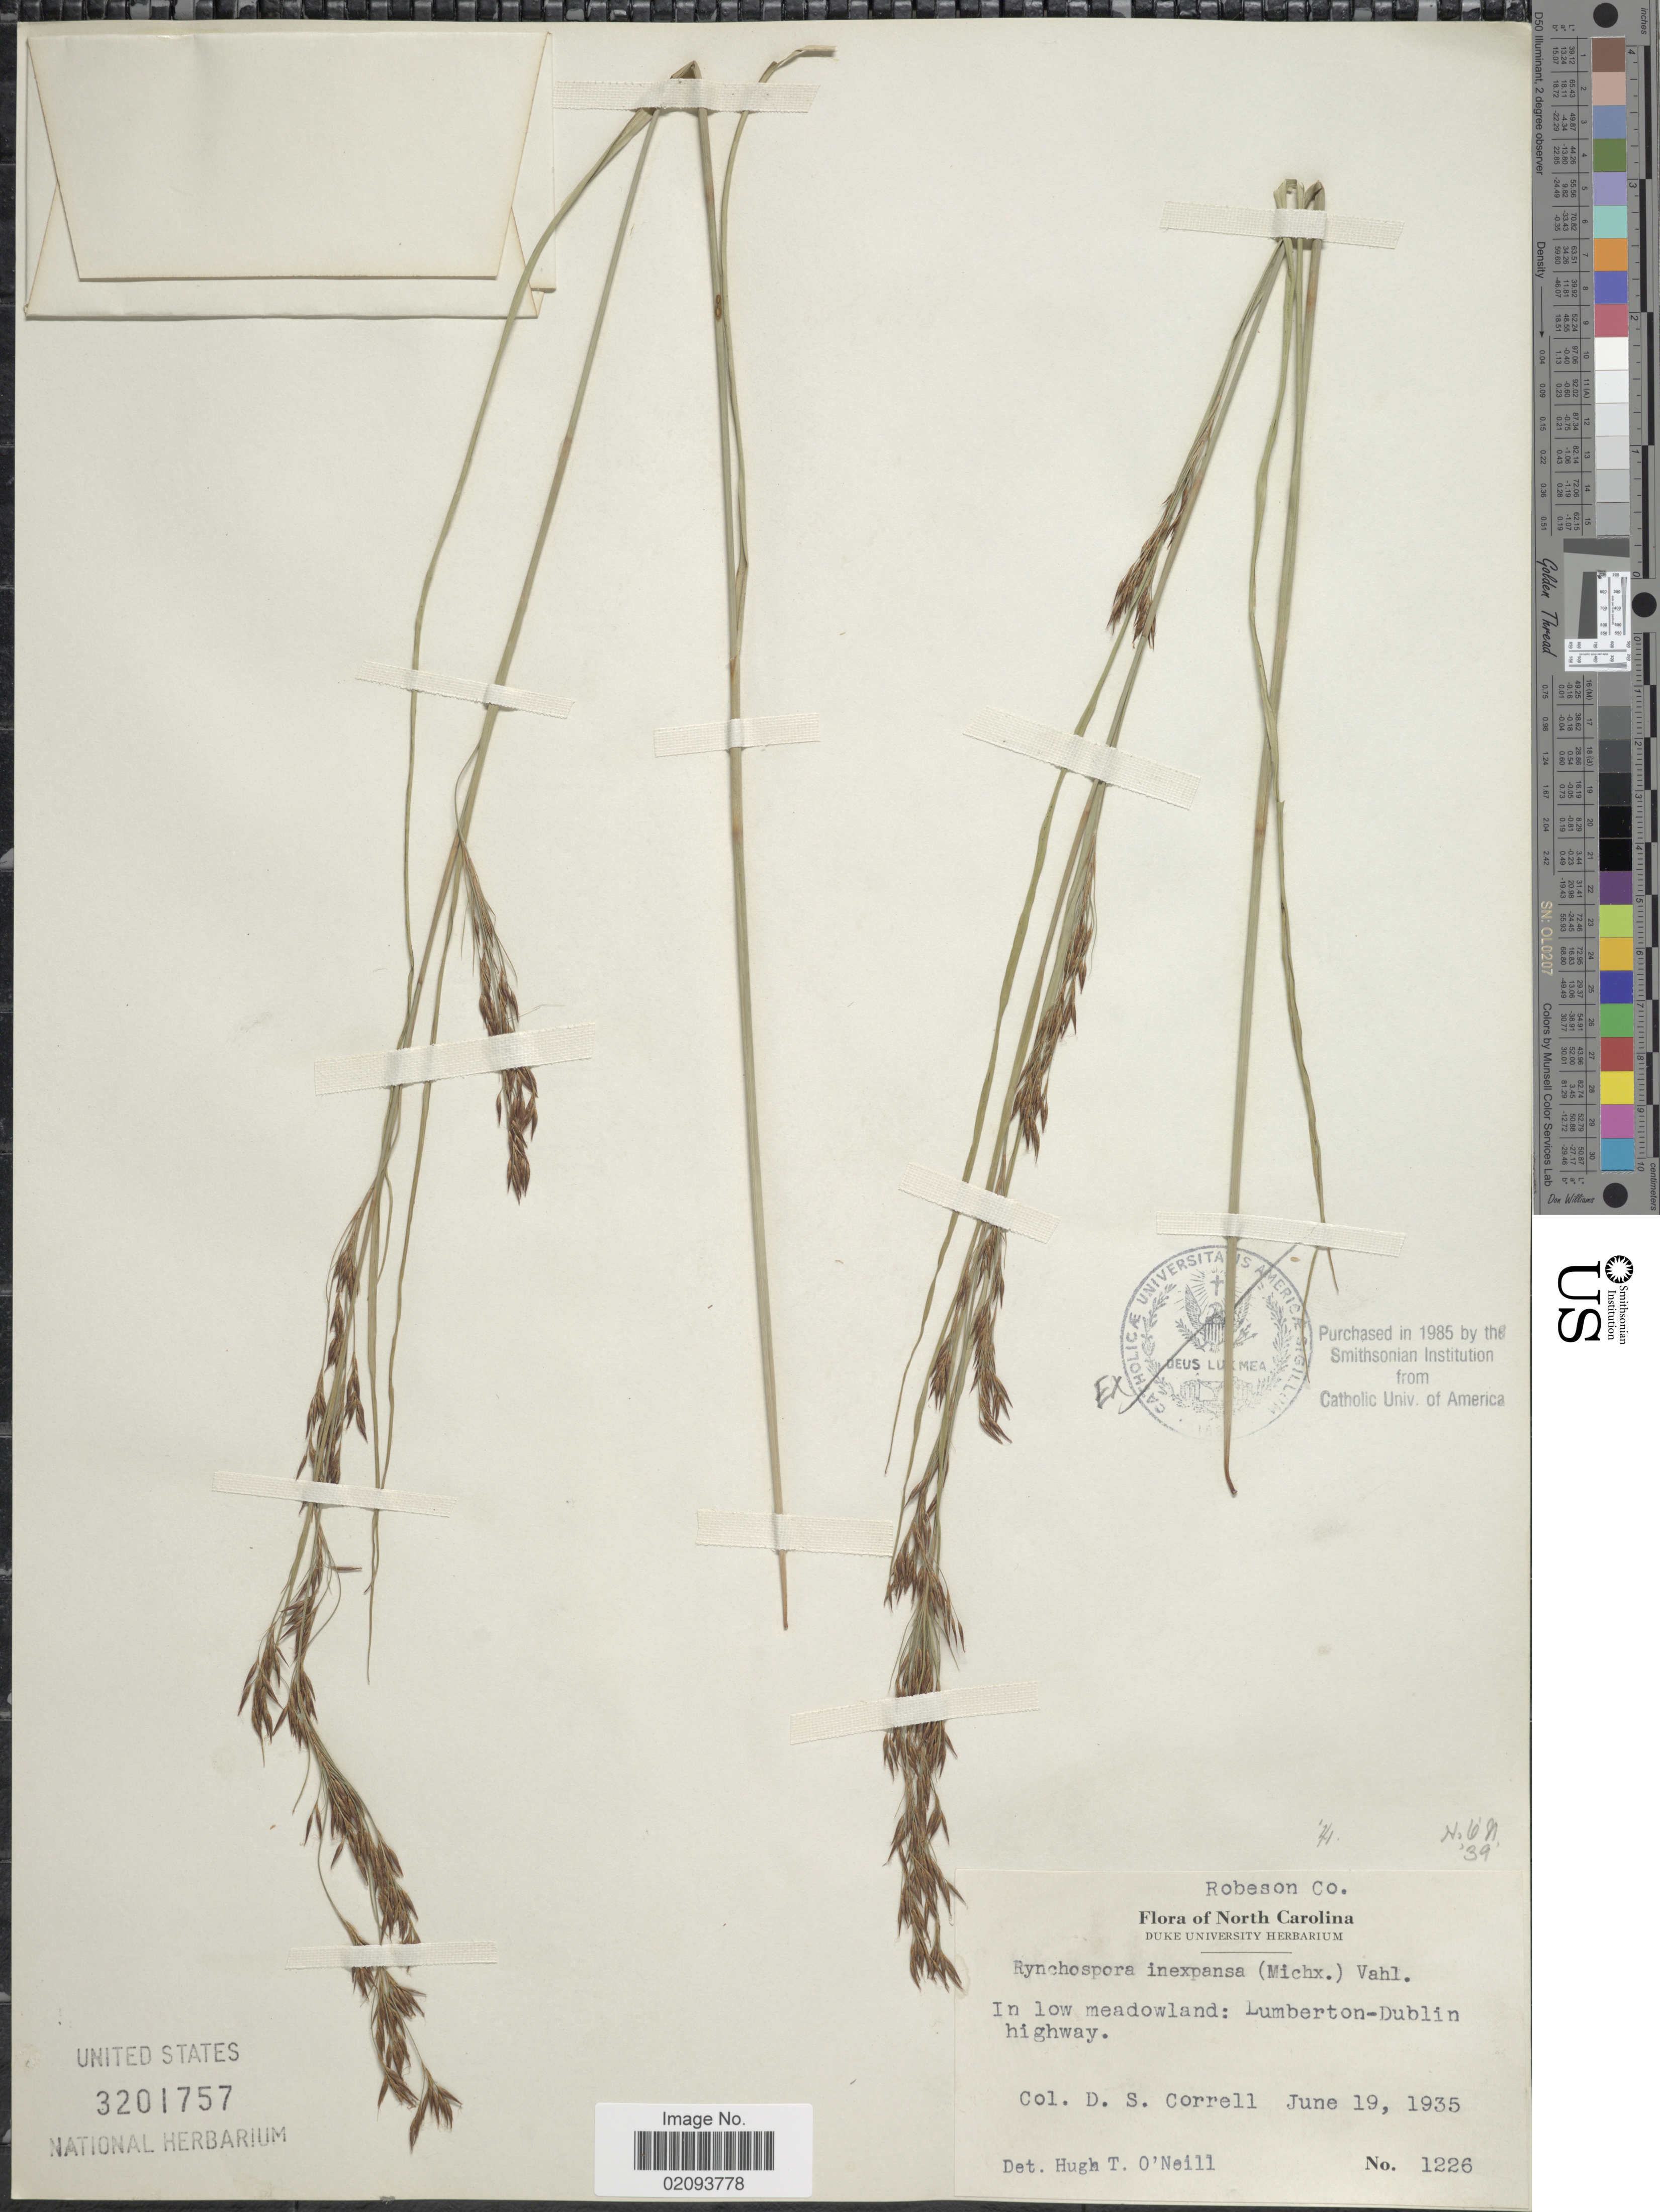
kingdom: Plantae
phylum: Tracheophyta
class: Liliopsida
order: Poales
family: Cyperaceae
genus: Rhynchospora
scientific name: Rhynchospora inexpansa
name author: (Michx.) Vahl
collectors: D. S. Correll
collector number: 1226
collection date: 1935-06-19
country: United States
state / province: North Carolina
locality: Robeson Co. In low meadowland: Lumberton-Dublin highway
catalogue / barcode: US 3201757